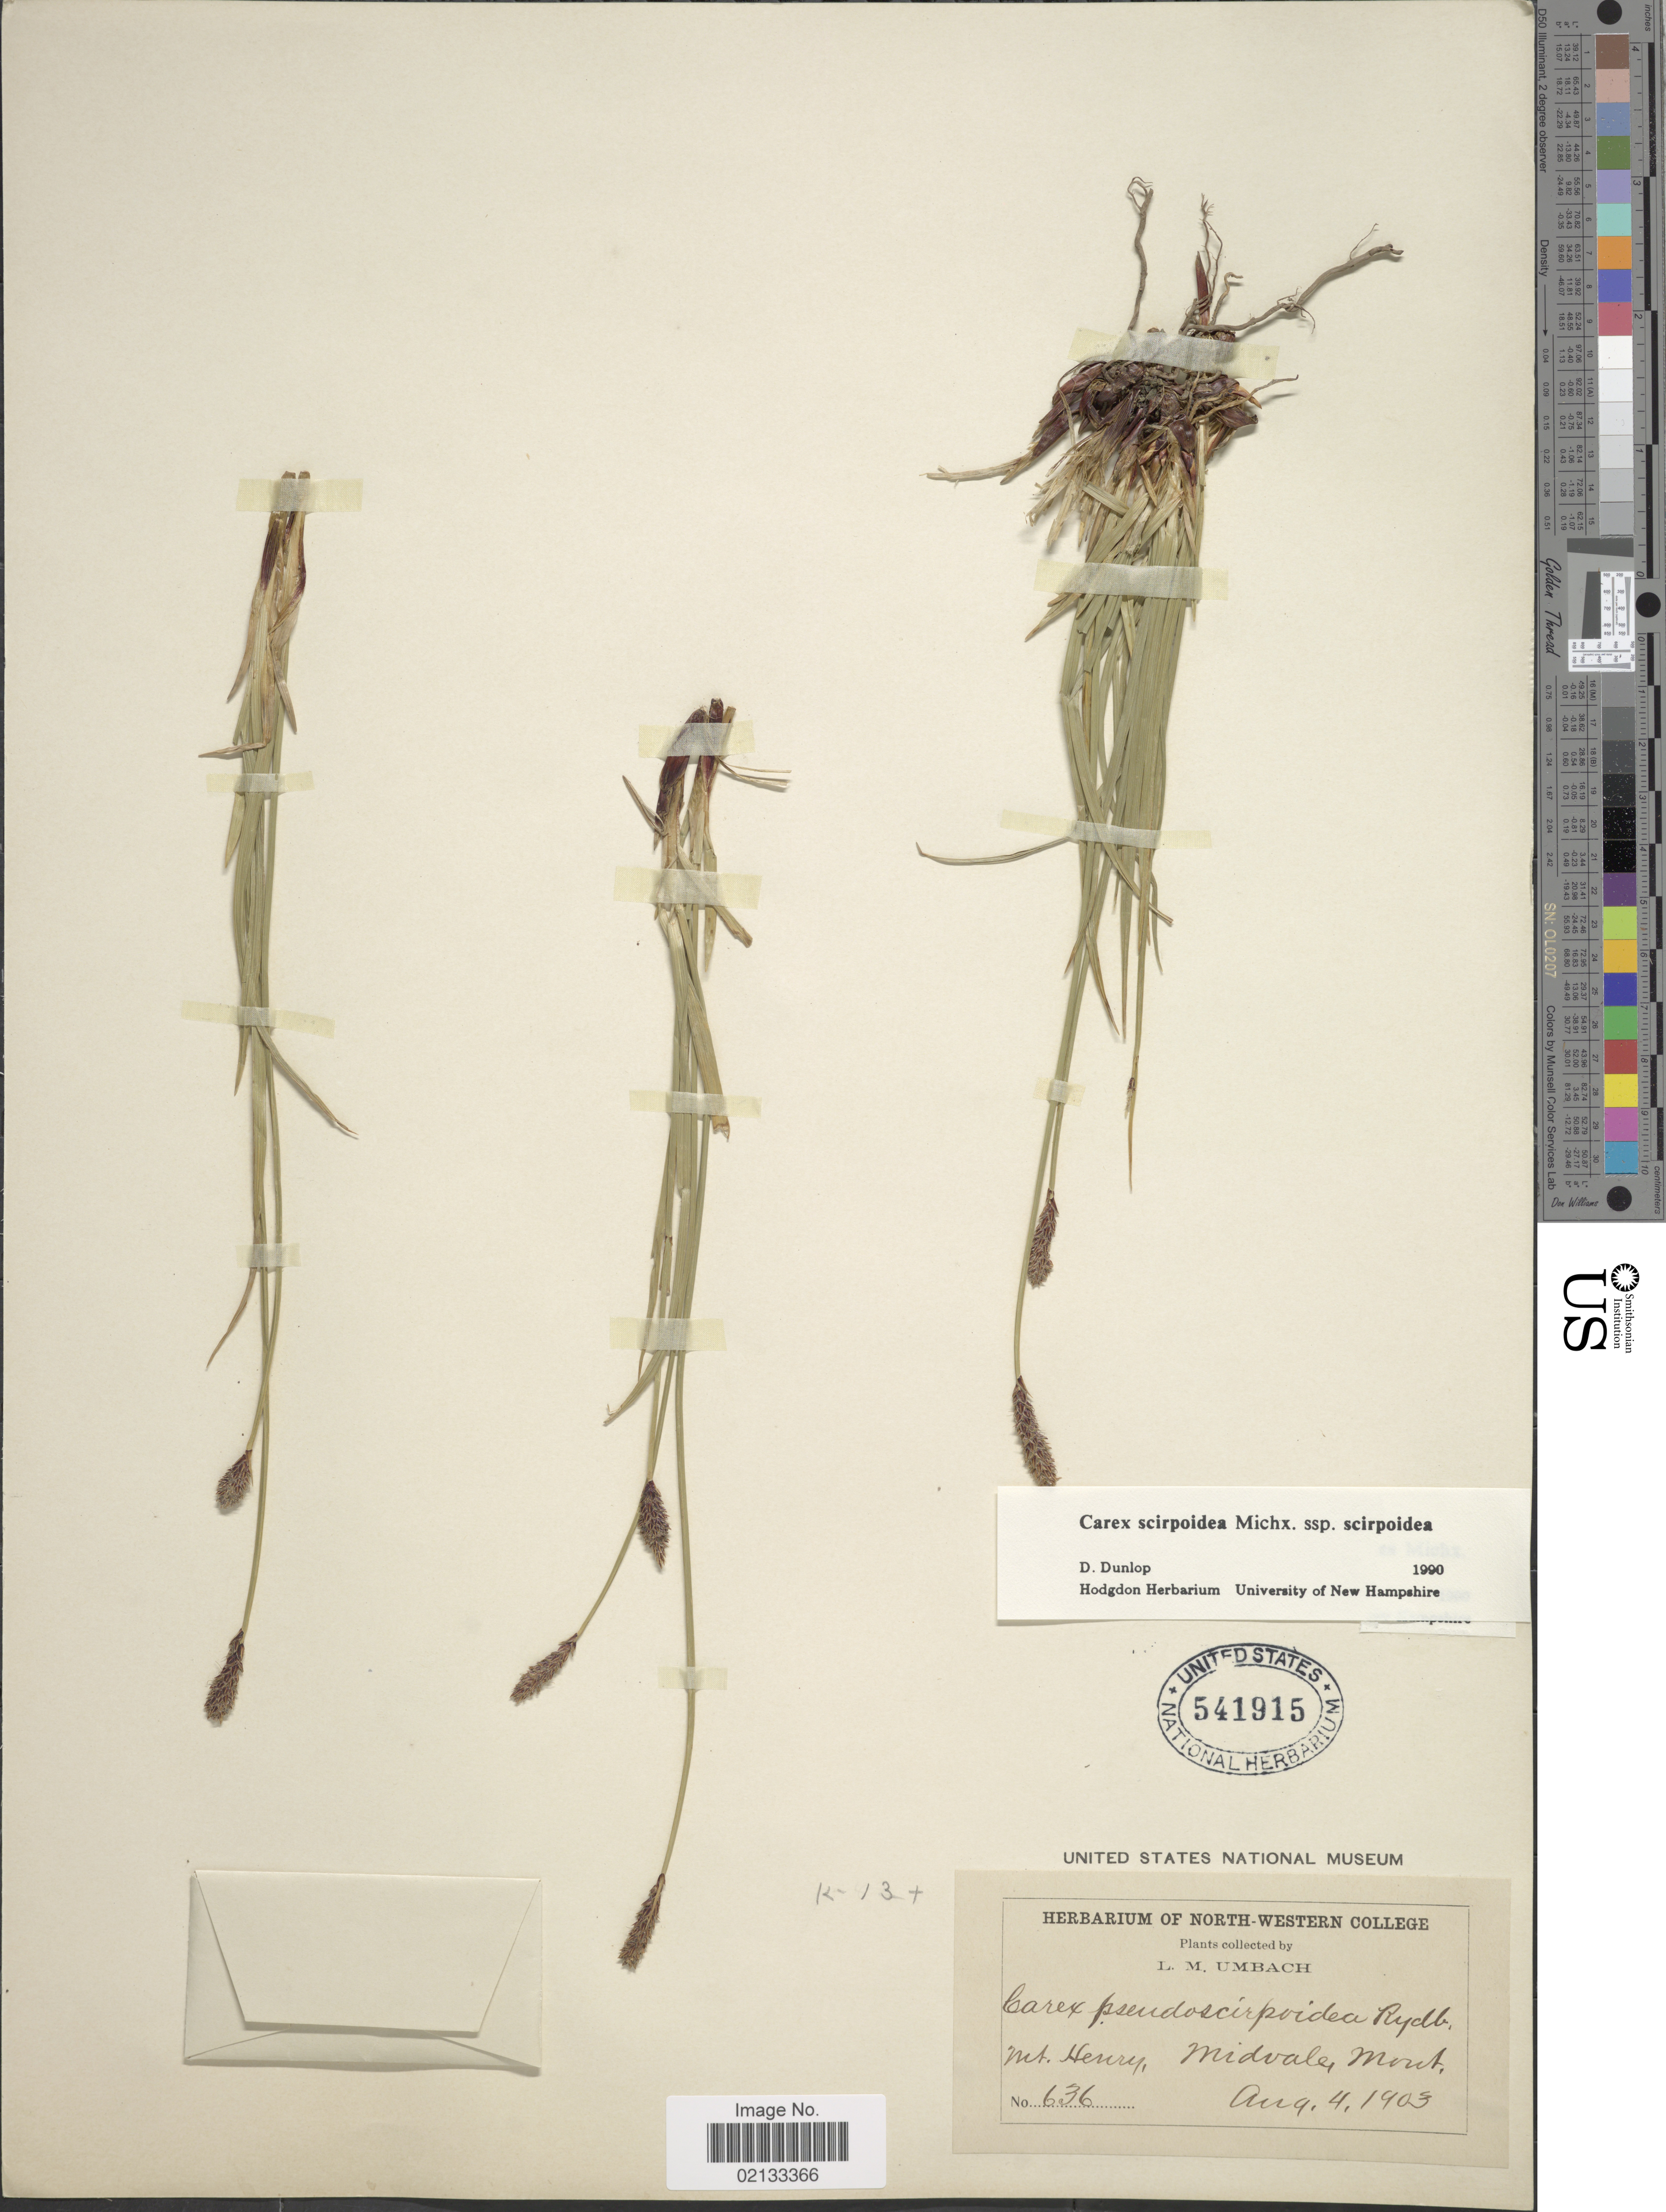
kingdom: Plantae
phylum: Tracheophyta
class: Liliopsida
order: Poales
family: Cyperaceae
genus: Carex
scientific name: Carex scirpoidea subsp. scirpoidea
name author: Michx.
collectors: L. M. Umbach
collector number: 636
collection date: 1903-08-04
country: United States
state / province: Montana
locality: Mt. Henry, Midvale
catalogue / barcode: US 541915